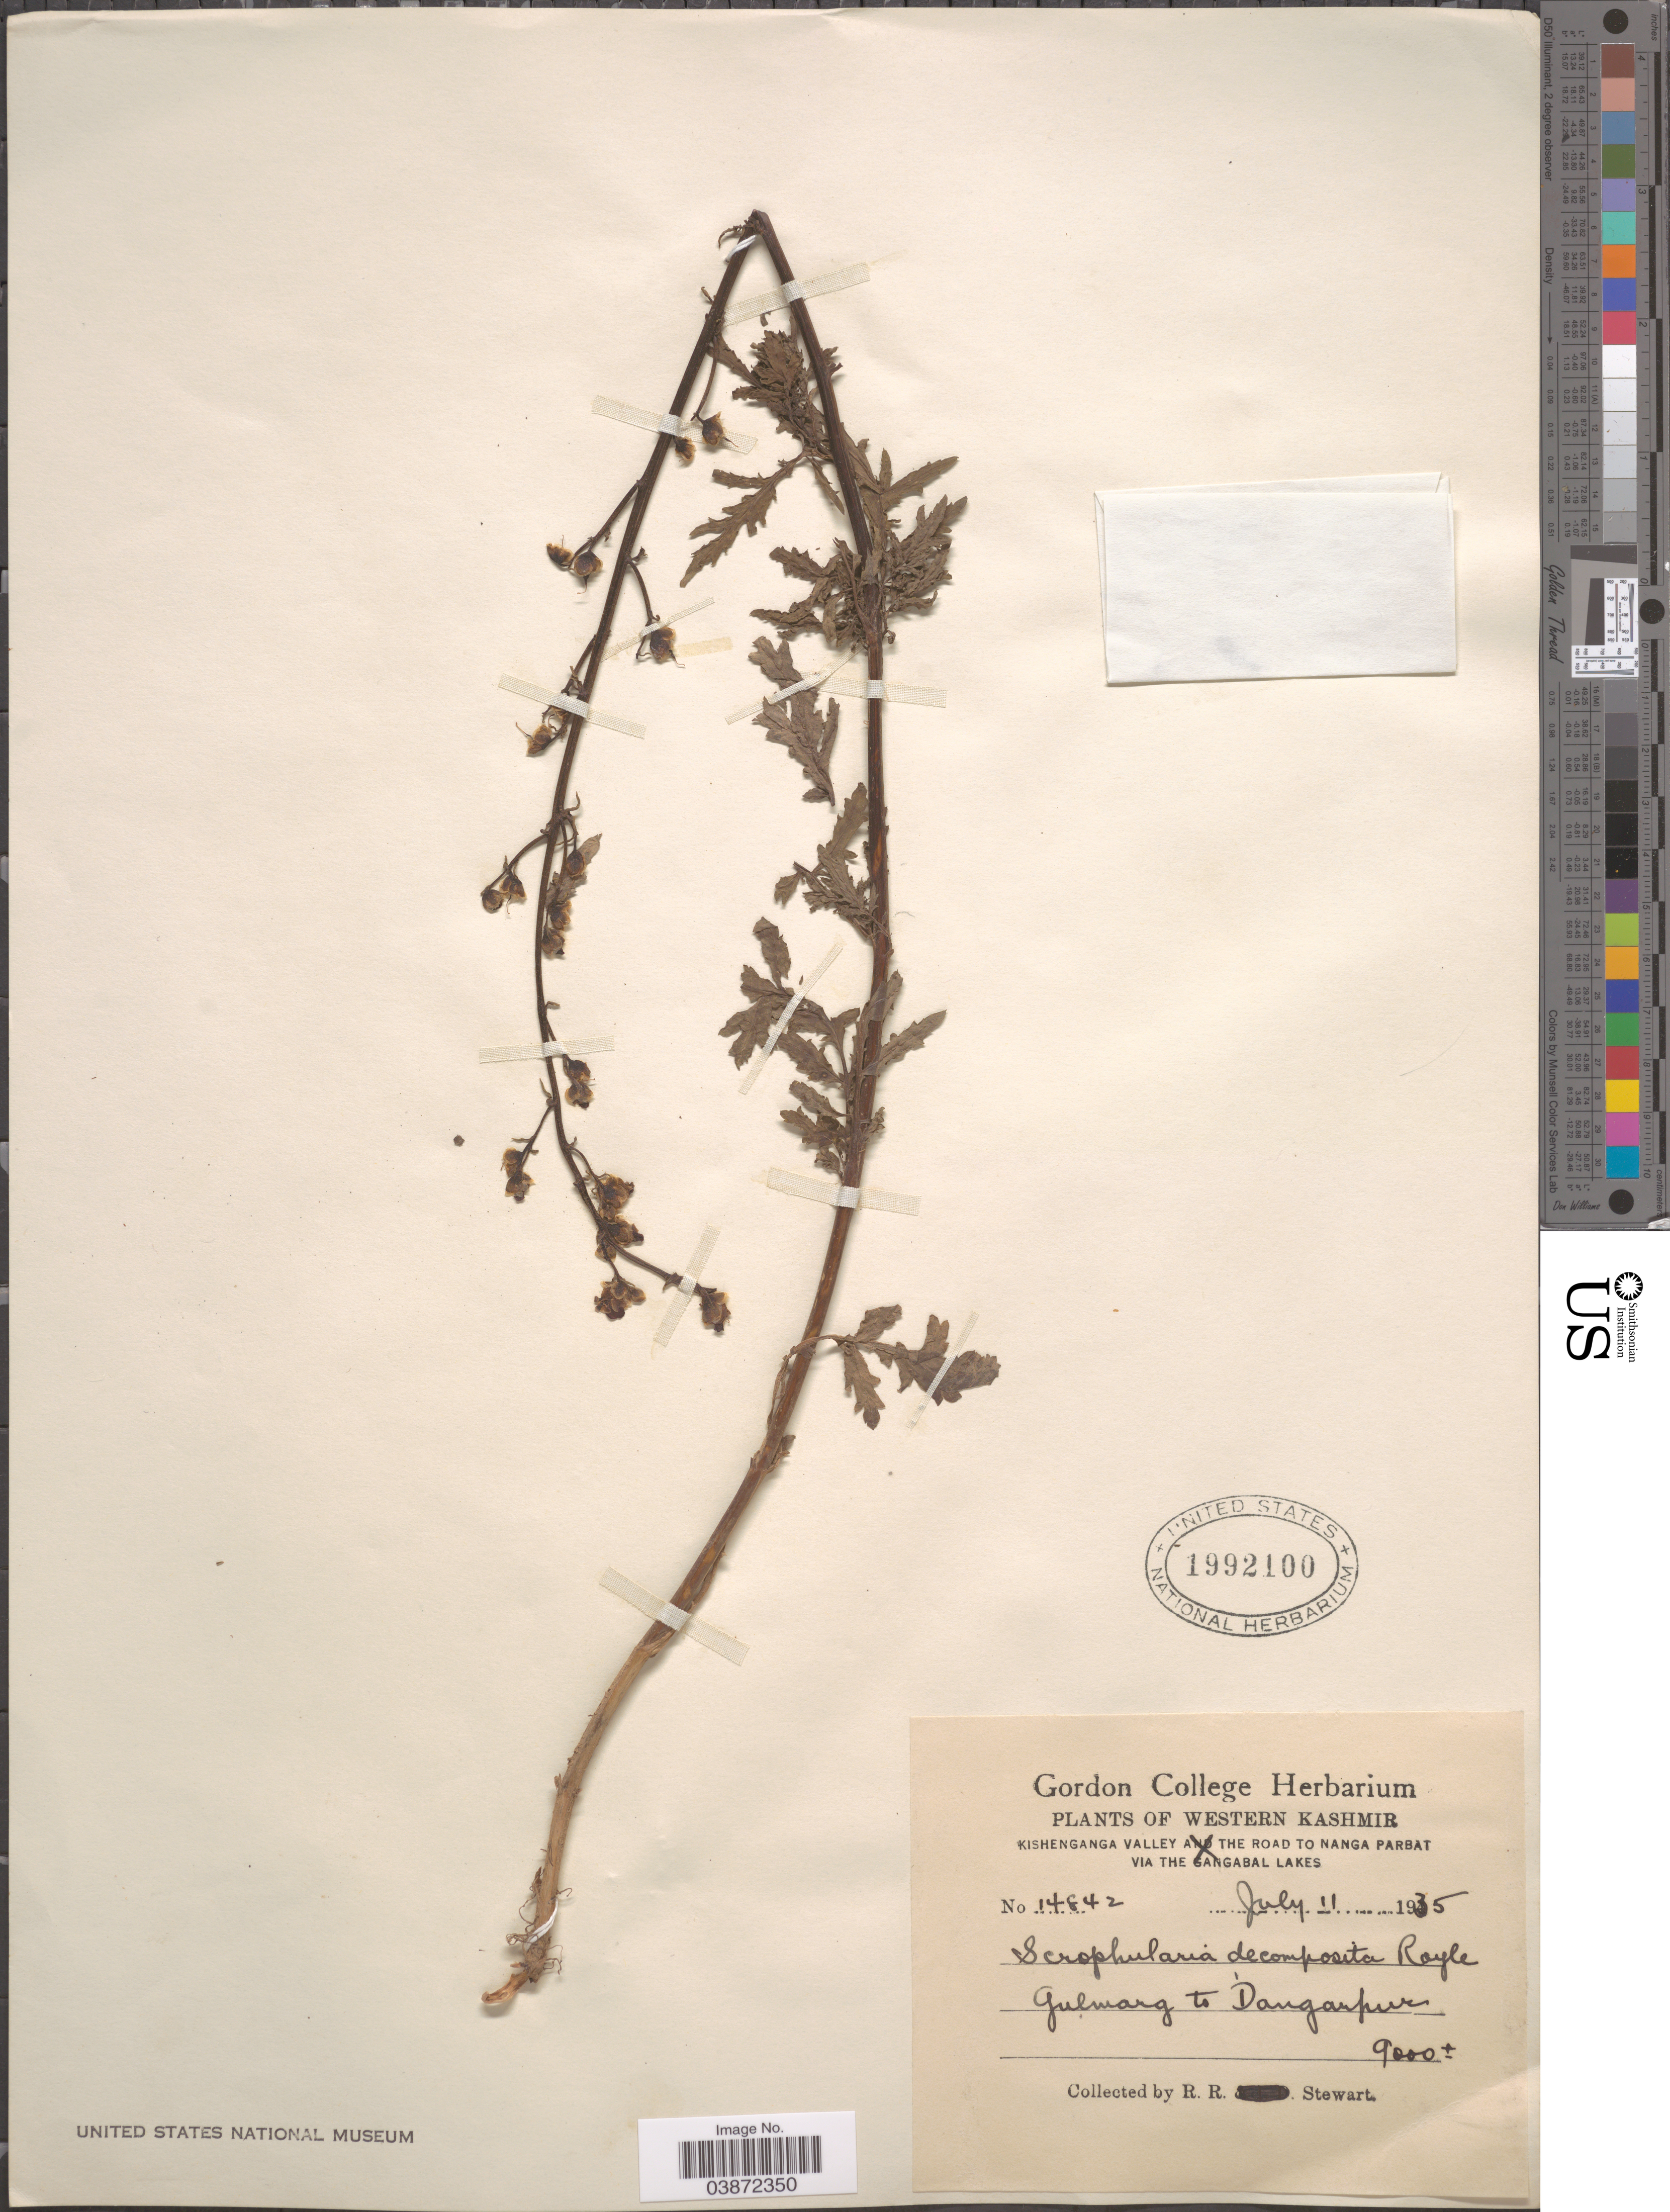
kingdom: Plantae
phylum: Tracheophyta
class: Magnoliopsida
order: Lamiales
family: Scrophulariaceae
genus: Scrophularia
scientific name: Scrophularia decomposita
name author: Royle ex Benth.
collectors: R. Stewart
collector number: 14842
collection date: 1935-07-11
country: India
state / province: Jammu and Kashmir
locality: Western Kashmir. Kishenganga Valley The Road to Nanga Parbat via the Gangabal Lakes. Gulmarg to Dangarpur.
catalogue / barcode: US 1992100